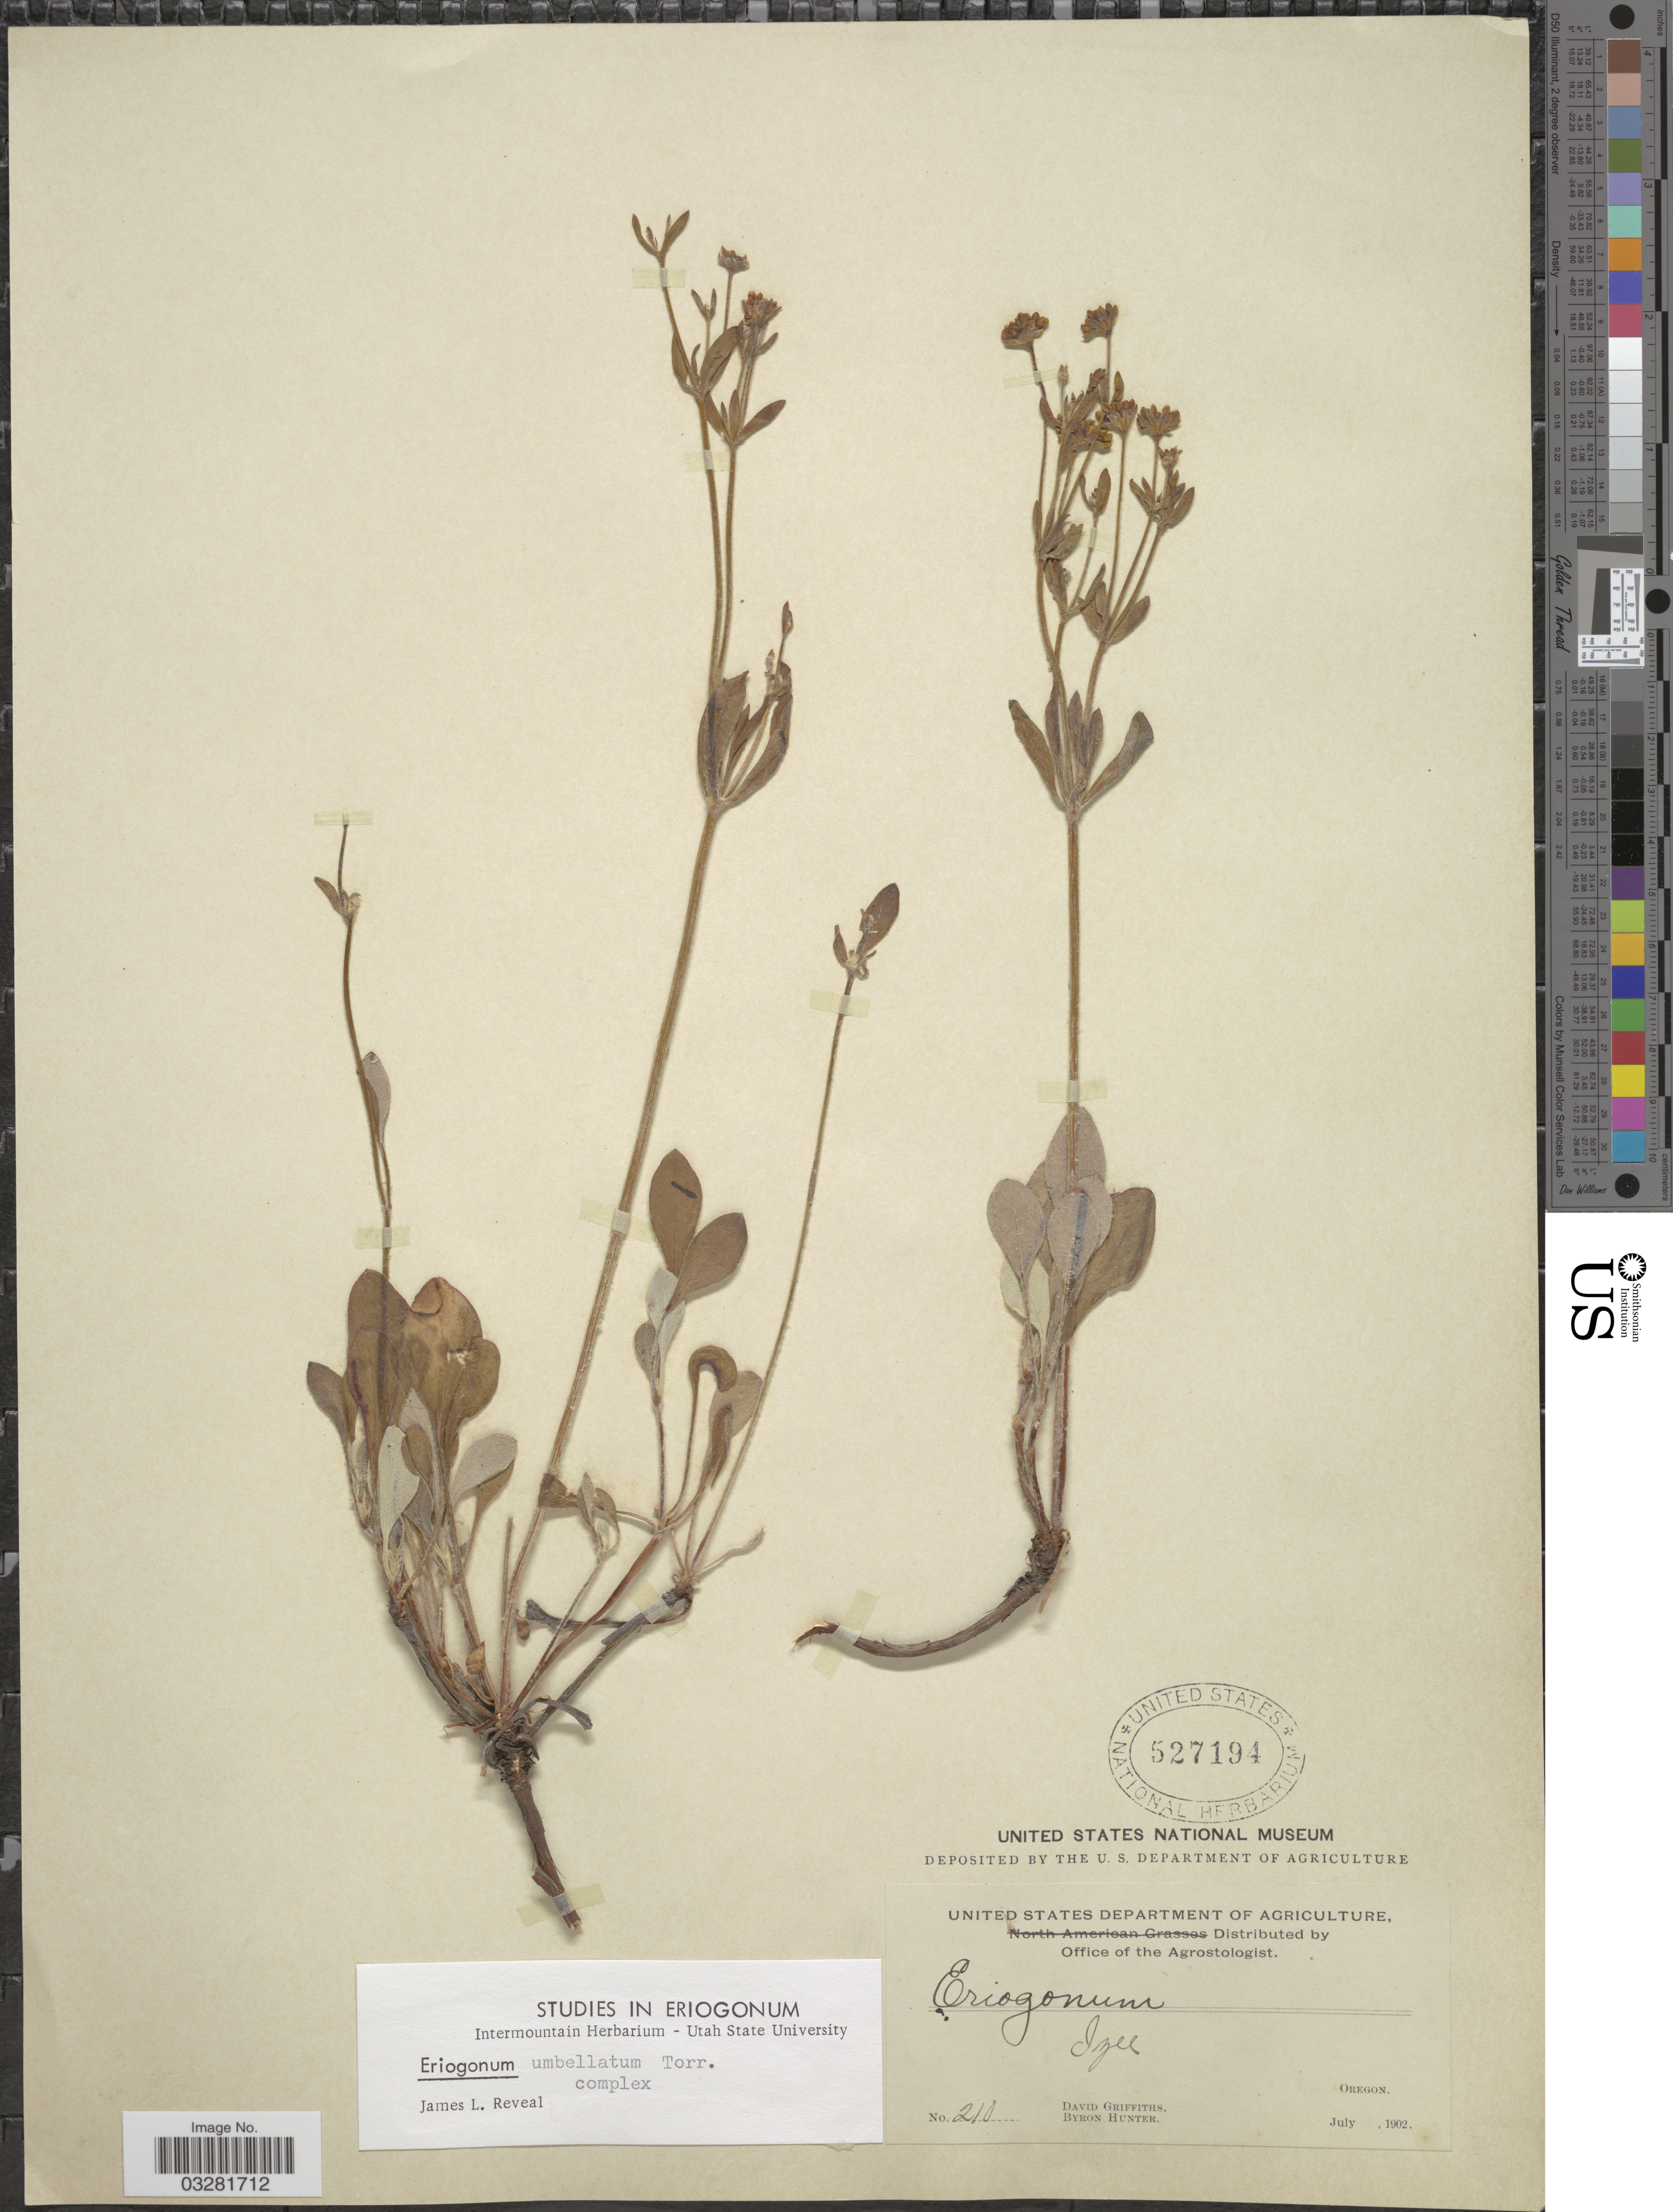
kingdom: Plantae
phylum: Tracheophyta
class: Magnoliopsida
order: Caryophyllales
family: Polygonaceae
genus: Eriogonum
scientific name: Eriogonum umbellatum var. stellatum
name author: (Benth.) M.E. Jones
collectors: D. Griffiths & B. Hunter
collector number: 210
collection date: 1902-07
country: United States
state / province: Oregon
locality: Izee.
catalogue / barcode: US 527194